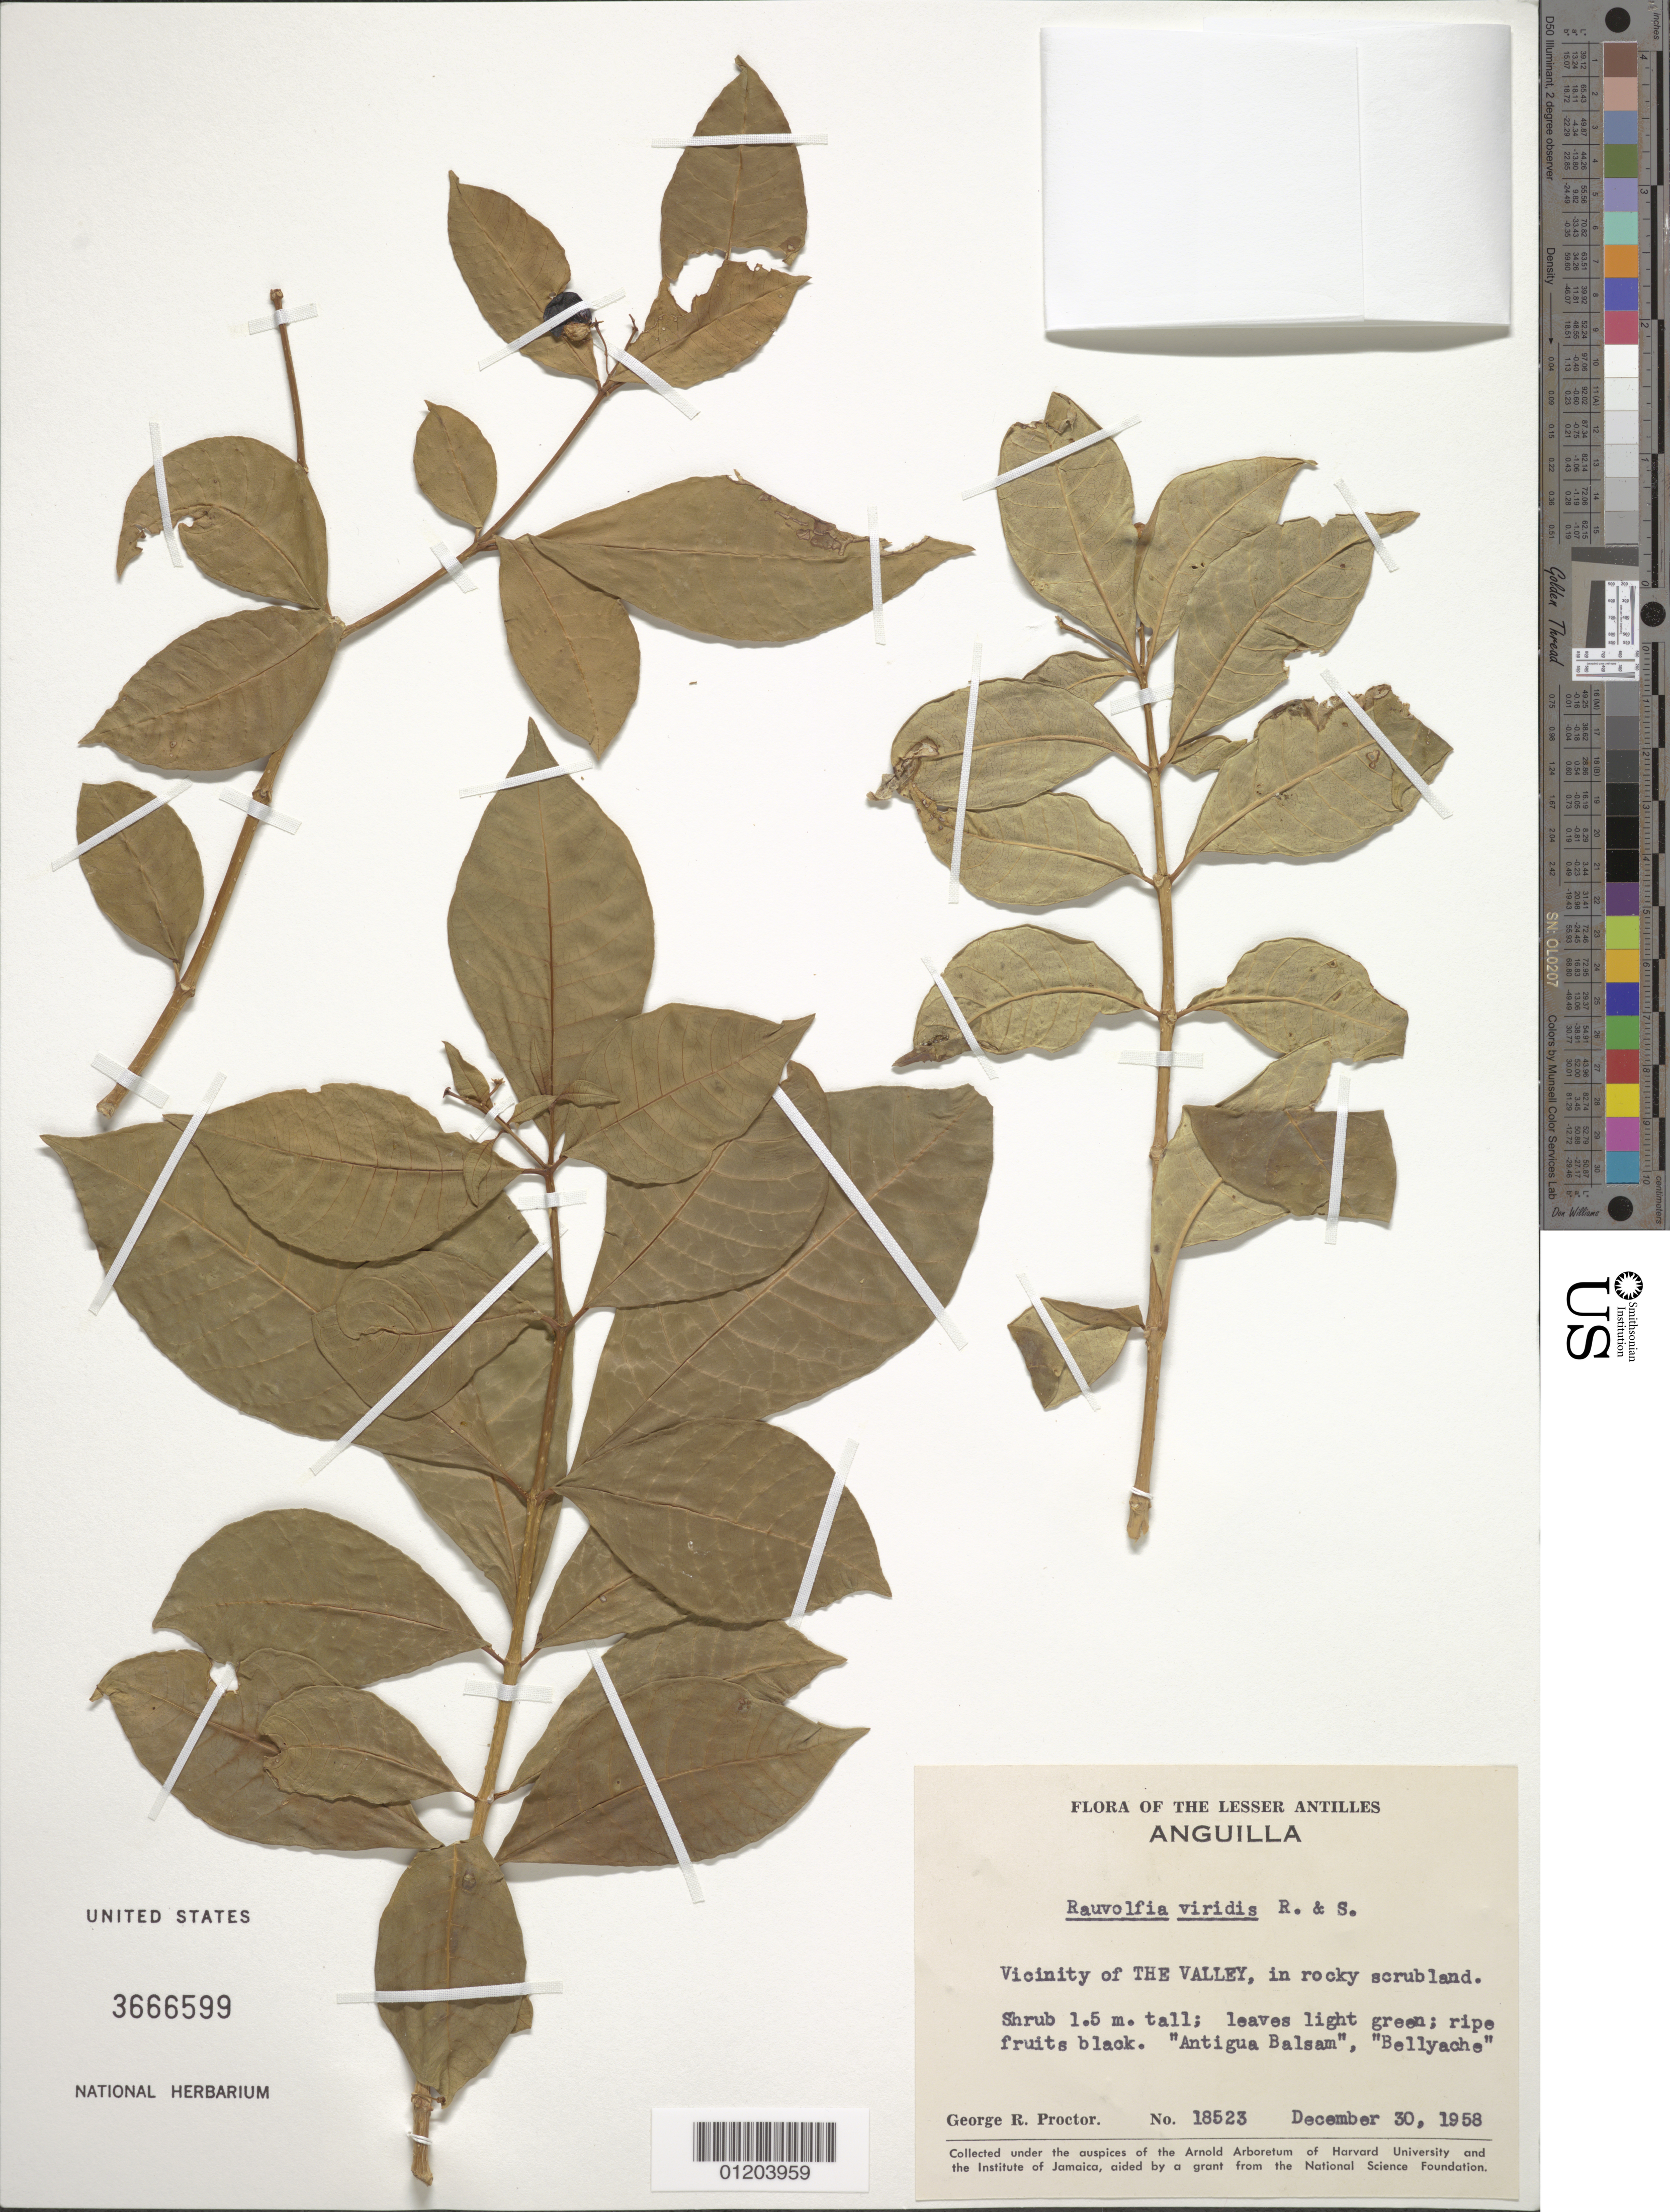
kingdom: Plantae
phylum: Tracheophyta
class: Magnoliopsida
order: Gentianales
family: Apocynaceae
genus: Rauvolfia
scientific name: Rauvolfia viridis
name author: Willd. ex Roem. & Schult.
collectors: G. R. Proctor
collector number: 18523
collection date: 1958-12-30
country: Anguilla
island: Anguilla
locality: The Valley, vicinity.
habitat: In rocky scrubland.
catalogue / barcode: US 3666599